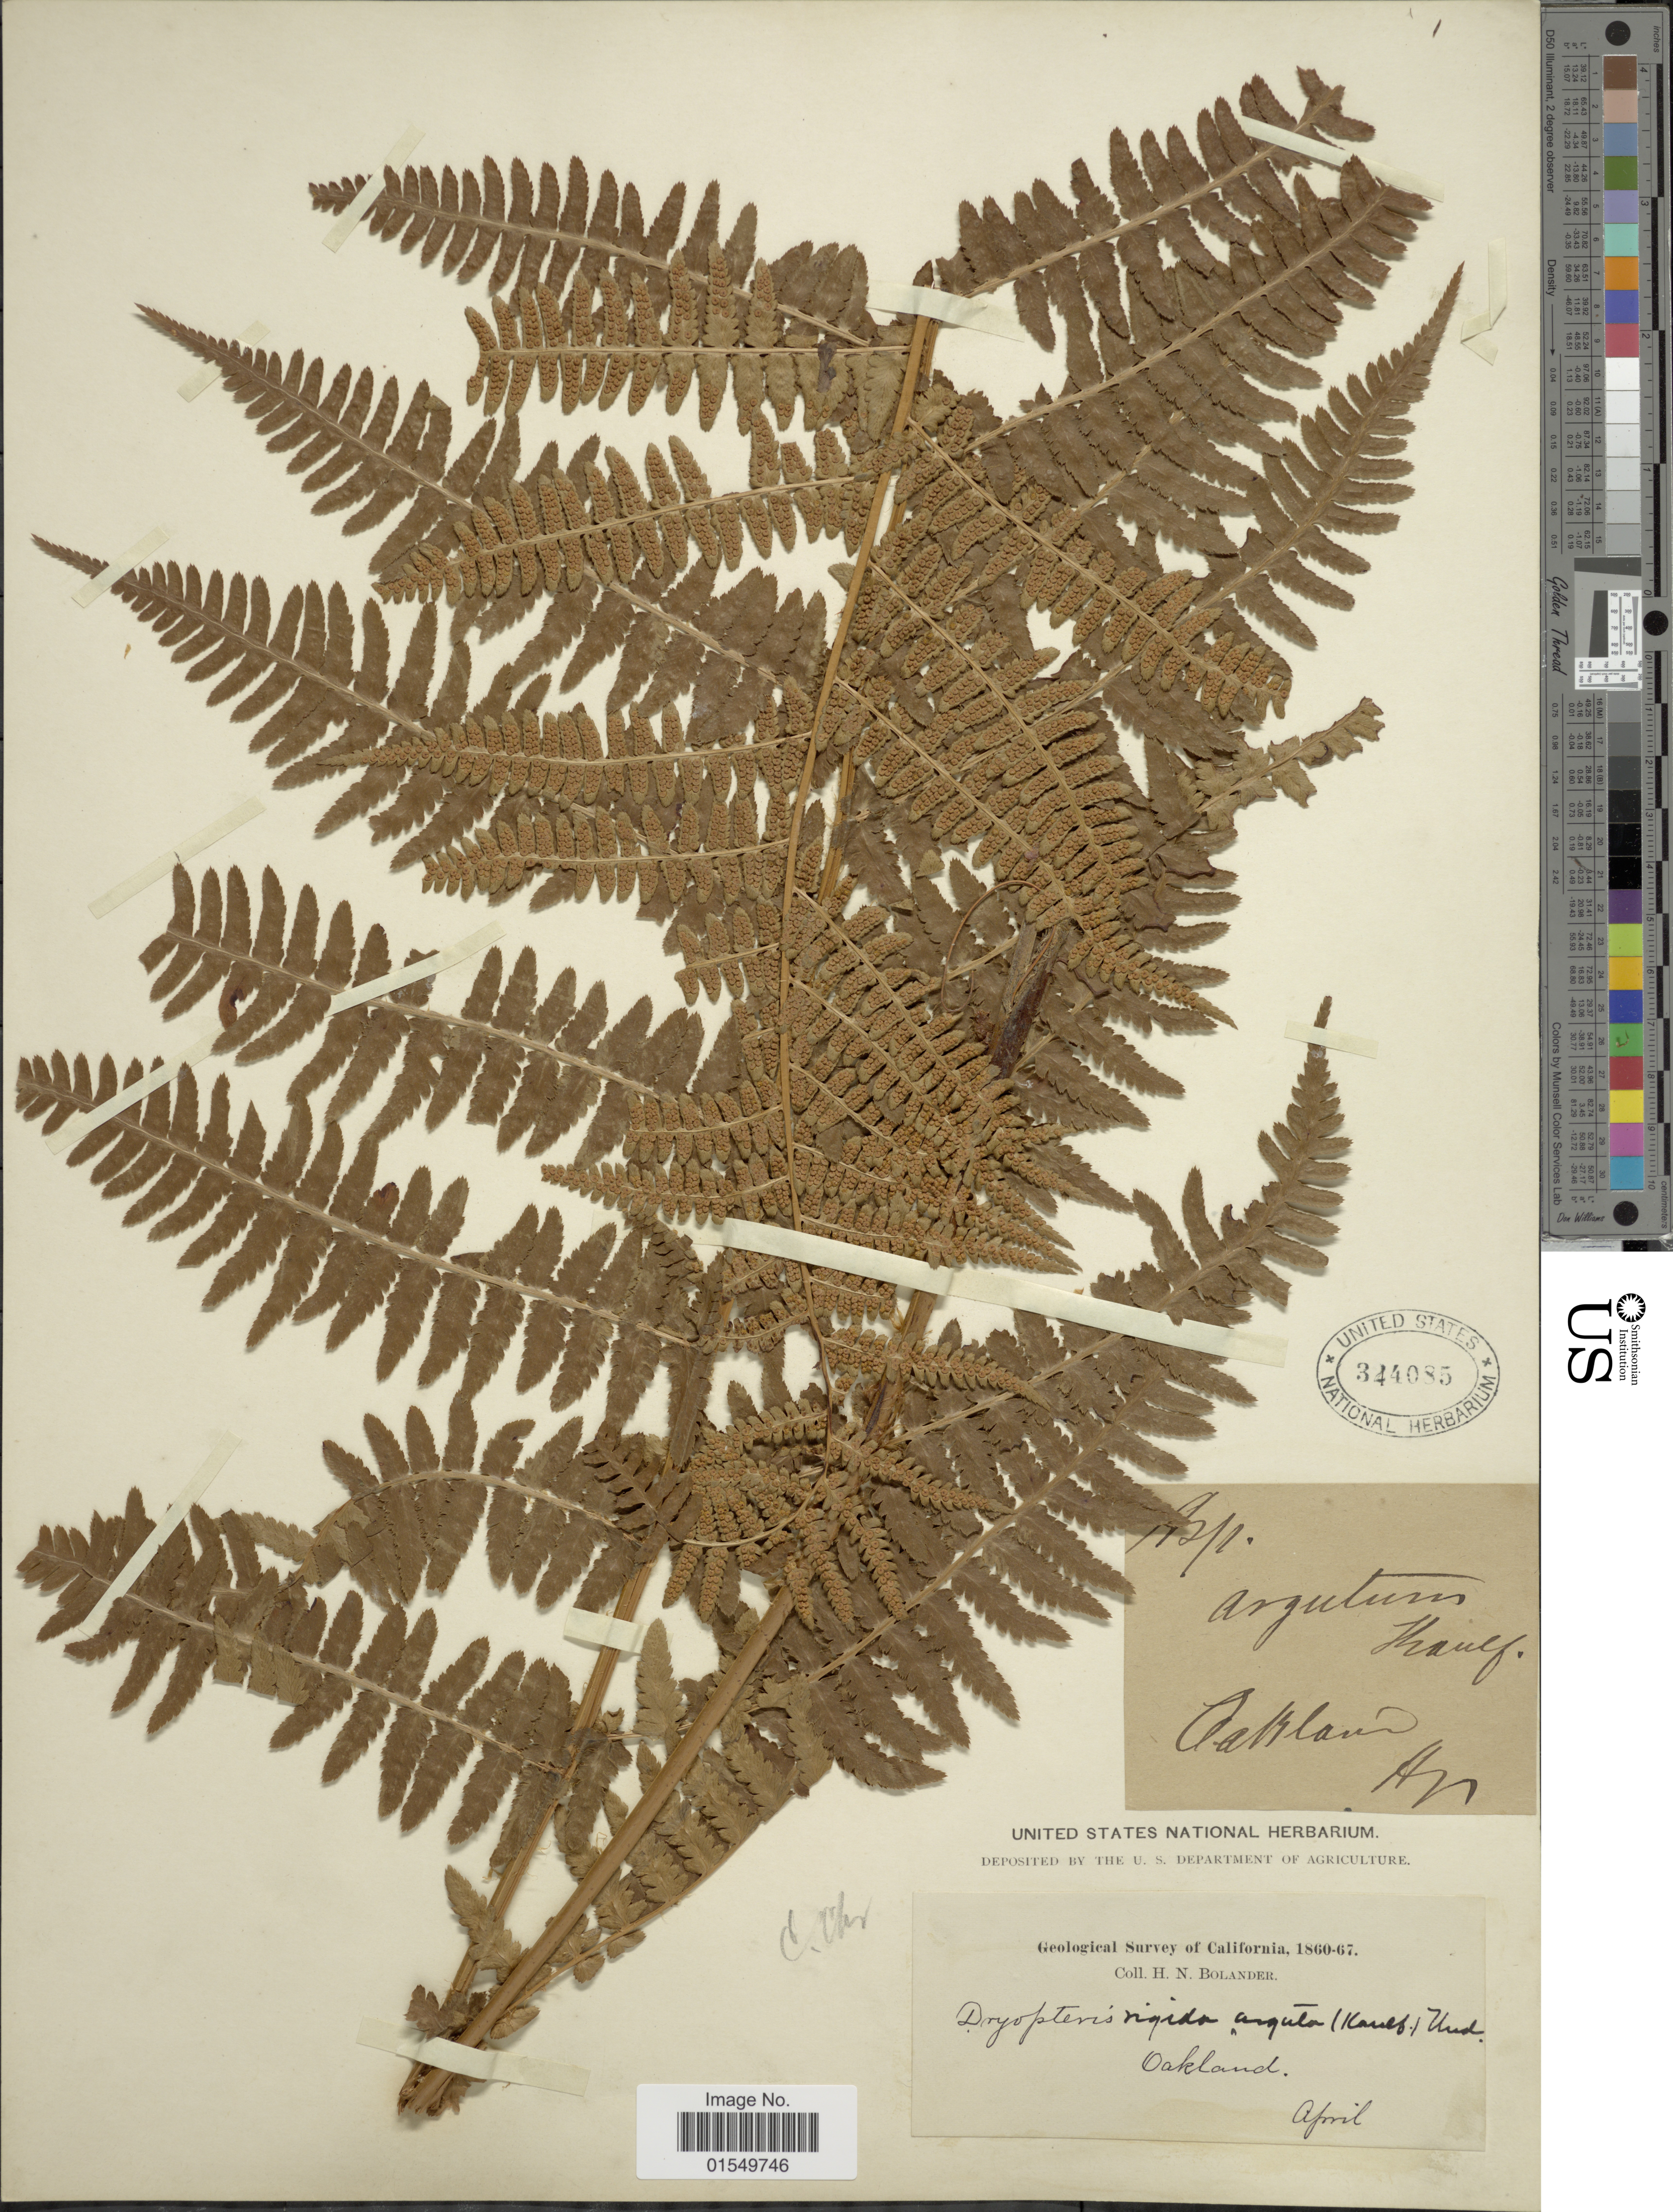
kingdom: Plantae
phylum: Tracheophyta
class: Polypodiopsida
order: Polypodiales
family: Dryopteridaceae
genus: Dryopteris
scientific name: Dryopteris arguta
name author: (Kaulf.) Maxon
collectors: H. Bolander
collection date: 1860-04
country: United States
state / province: California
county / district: Alameda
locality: Oakland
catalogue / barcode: US 344085